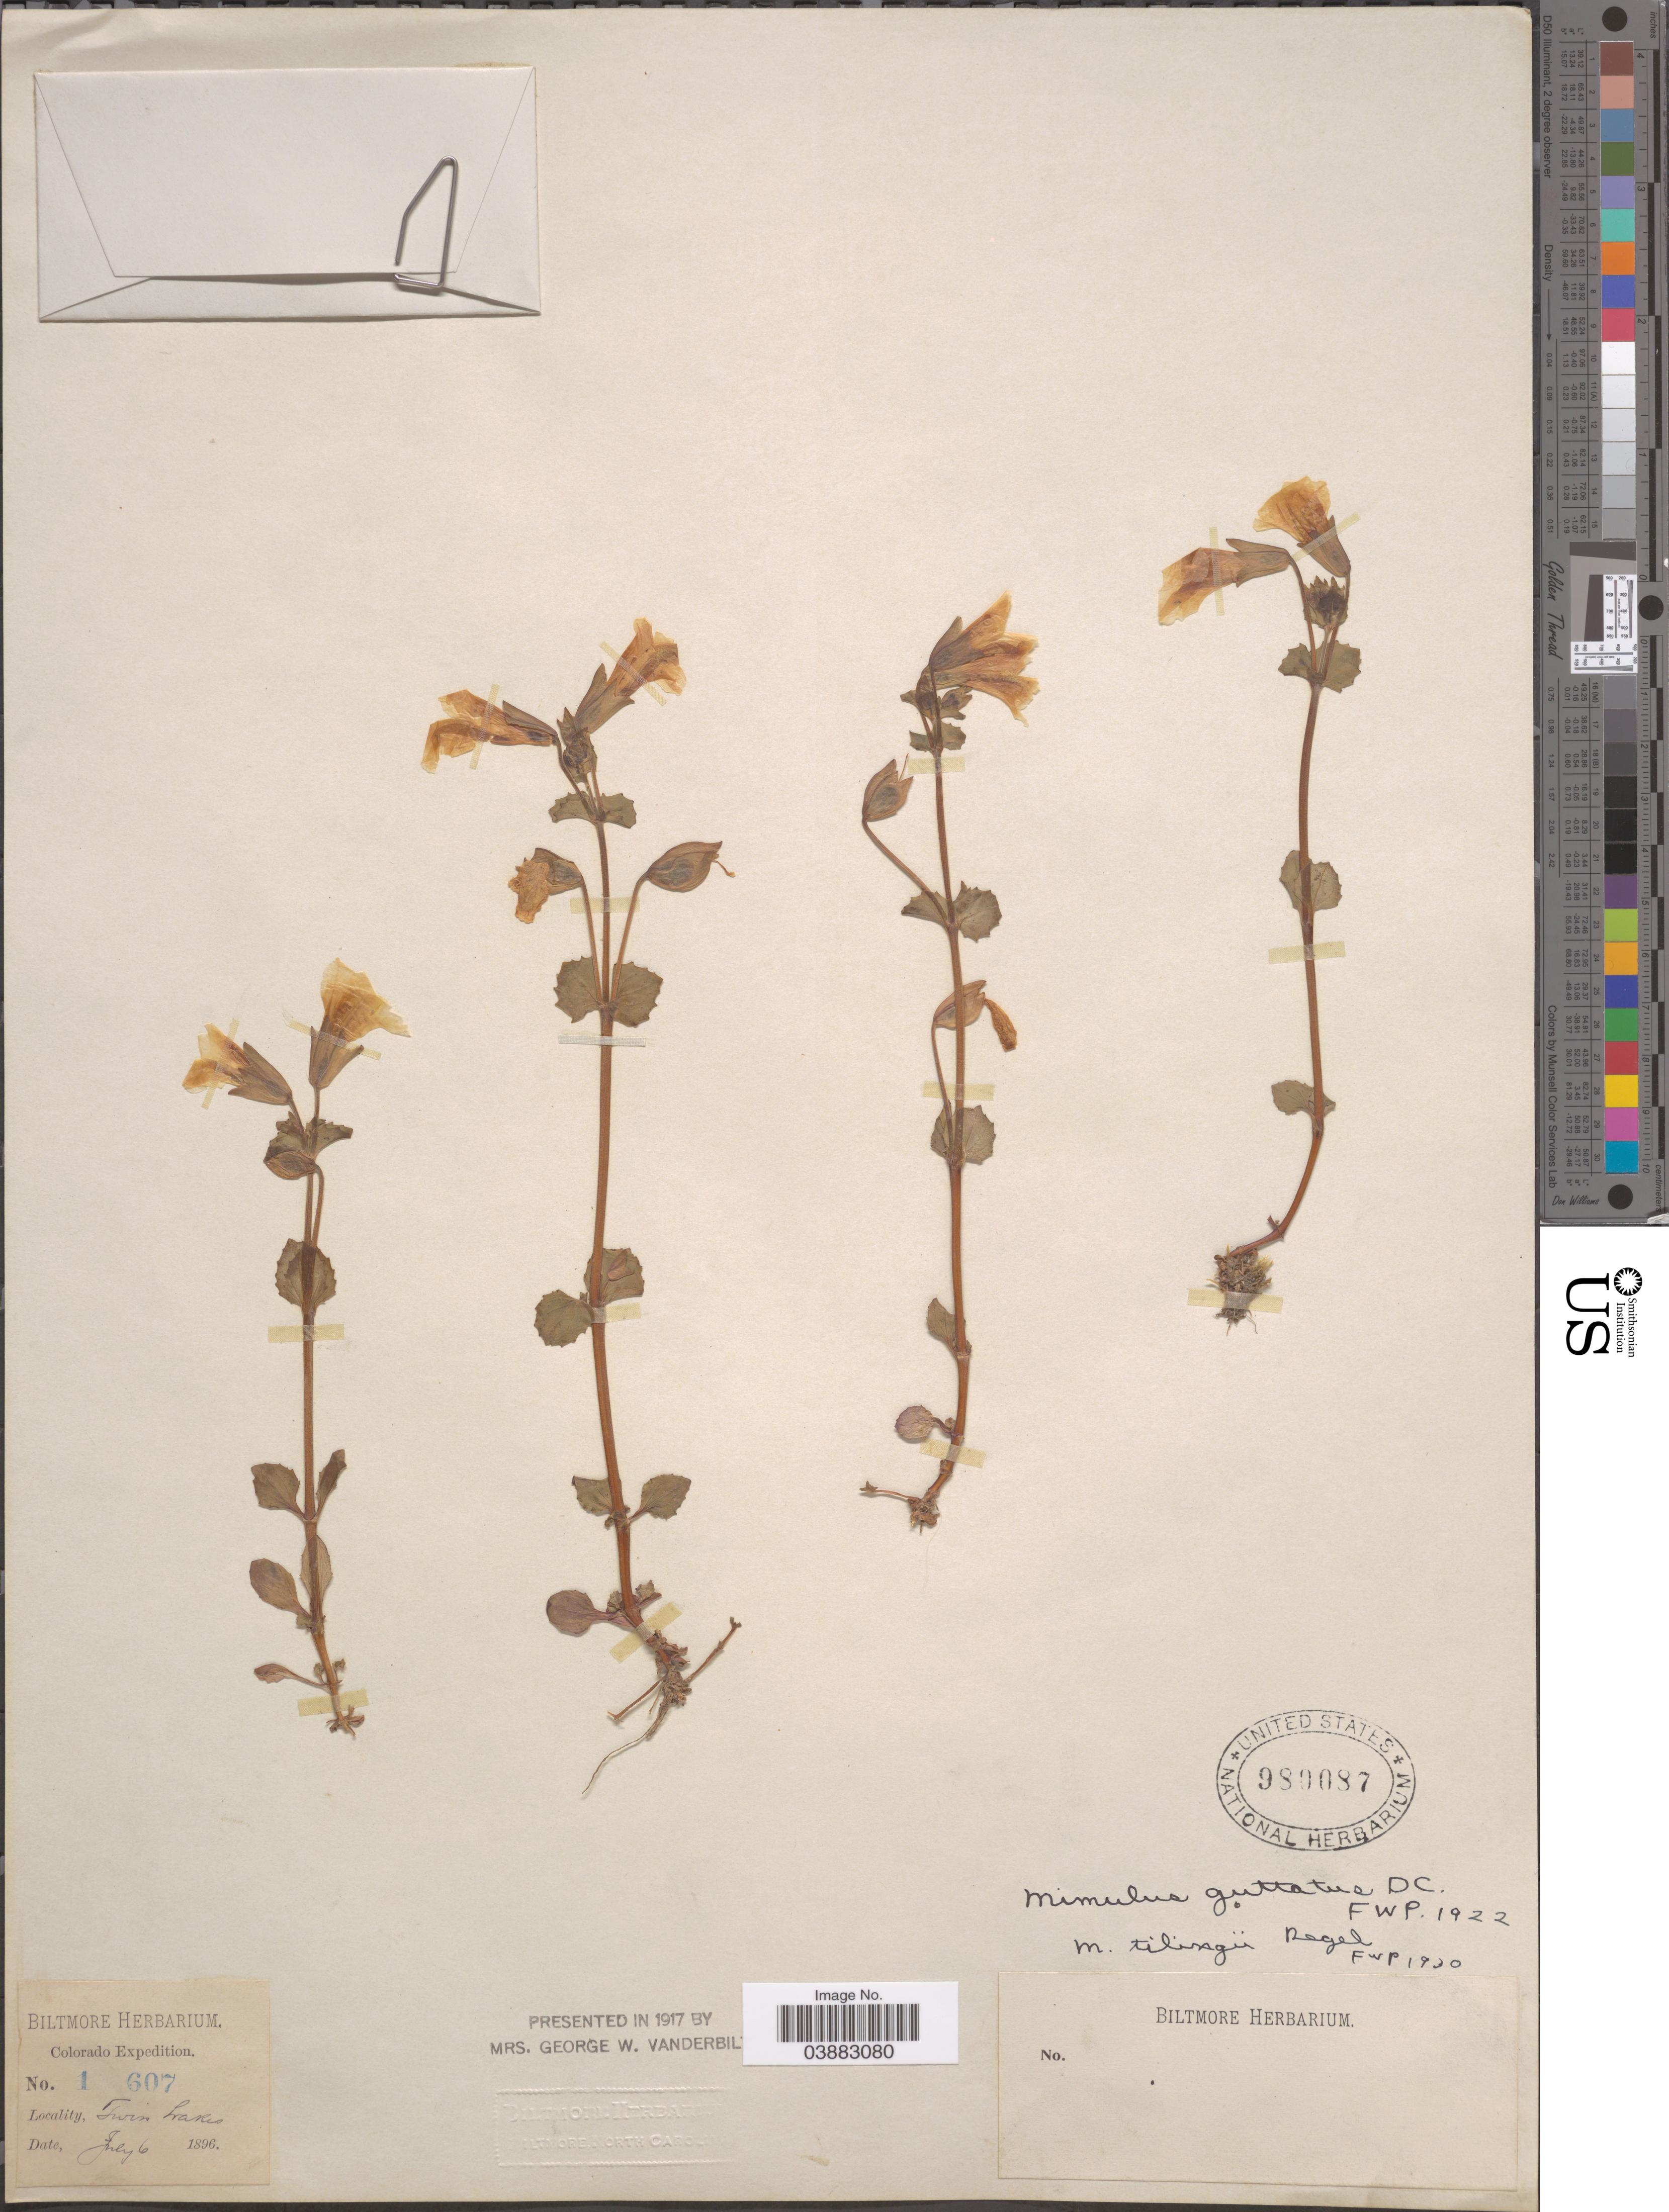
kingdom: Plantae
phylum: Tracheophyta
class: Magnoliopsida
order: Lamiales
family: Phrymaceae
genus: Mimulus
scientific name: Mimulus tilingii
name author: Regel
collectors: ex herb. Biltmore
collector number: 1607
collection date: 1896-07-06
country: United States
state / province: Colorado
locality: Twin Lakes.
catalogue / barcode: US 980087